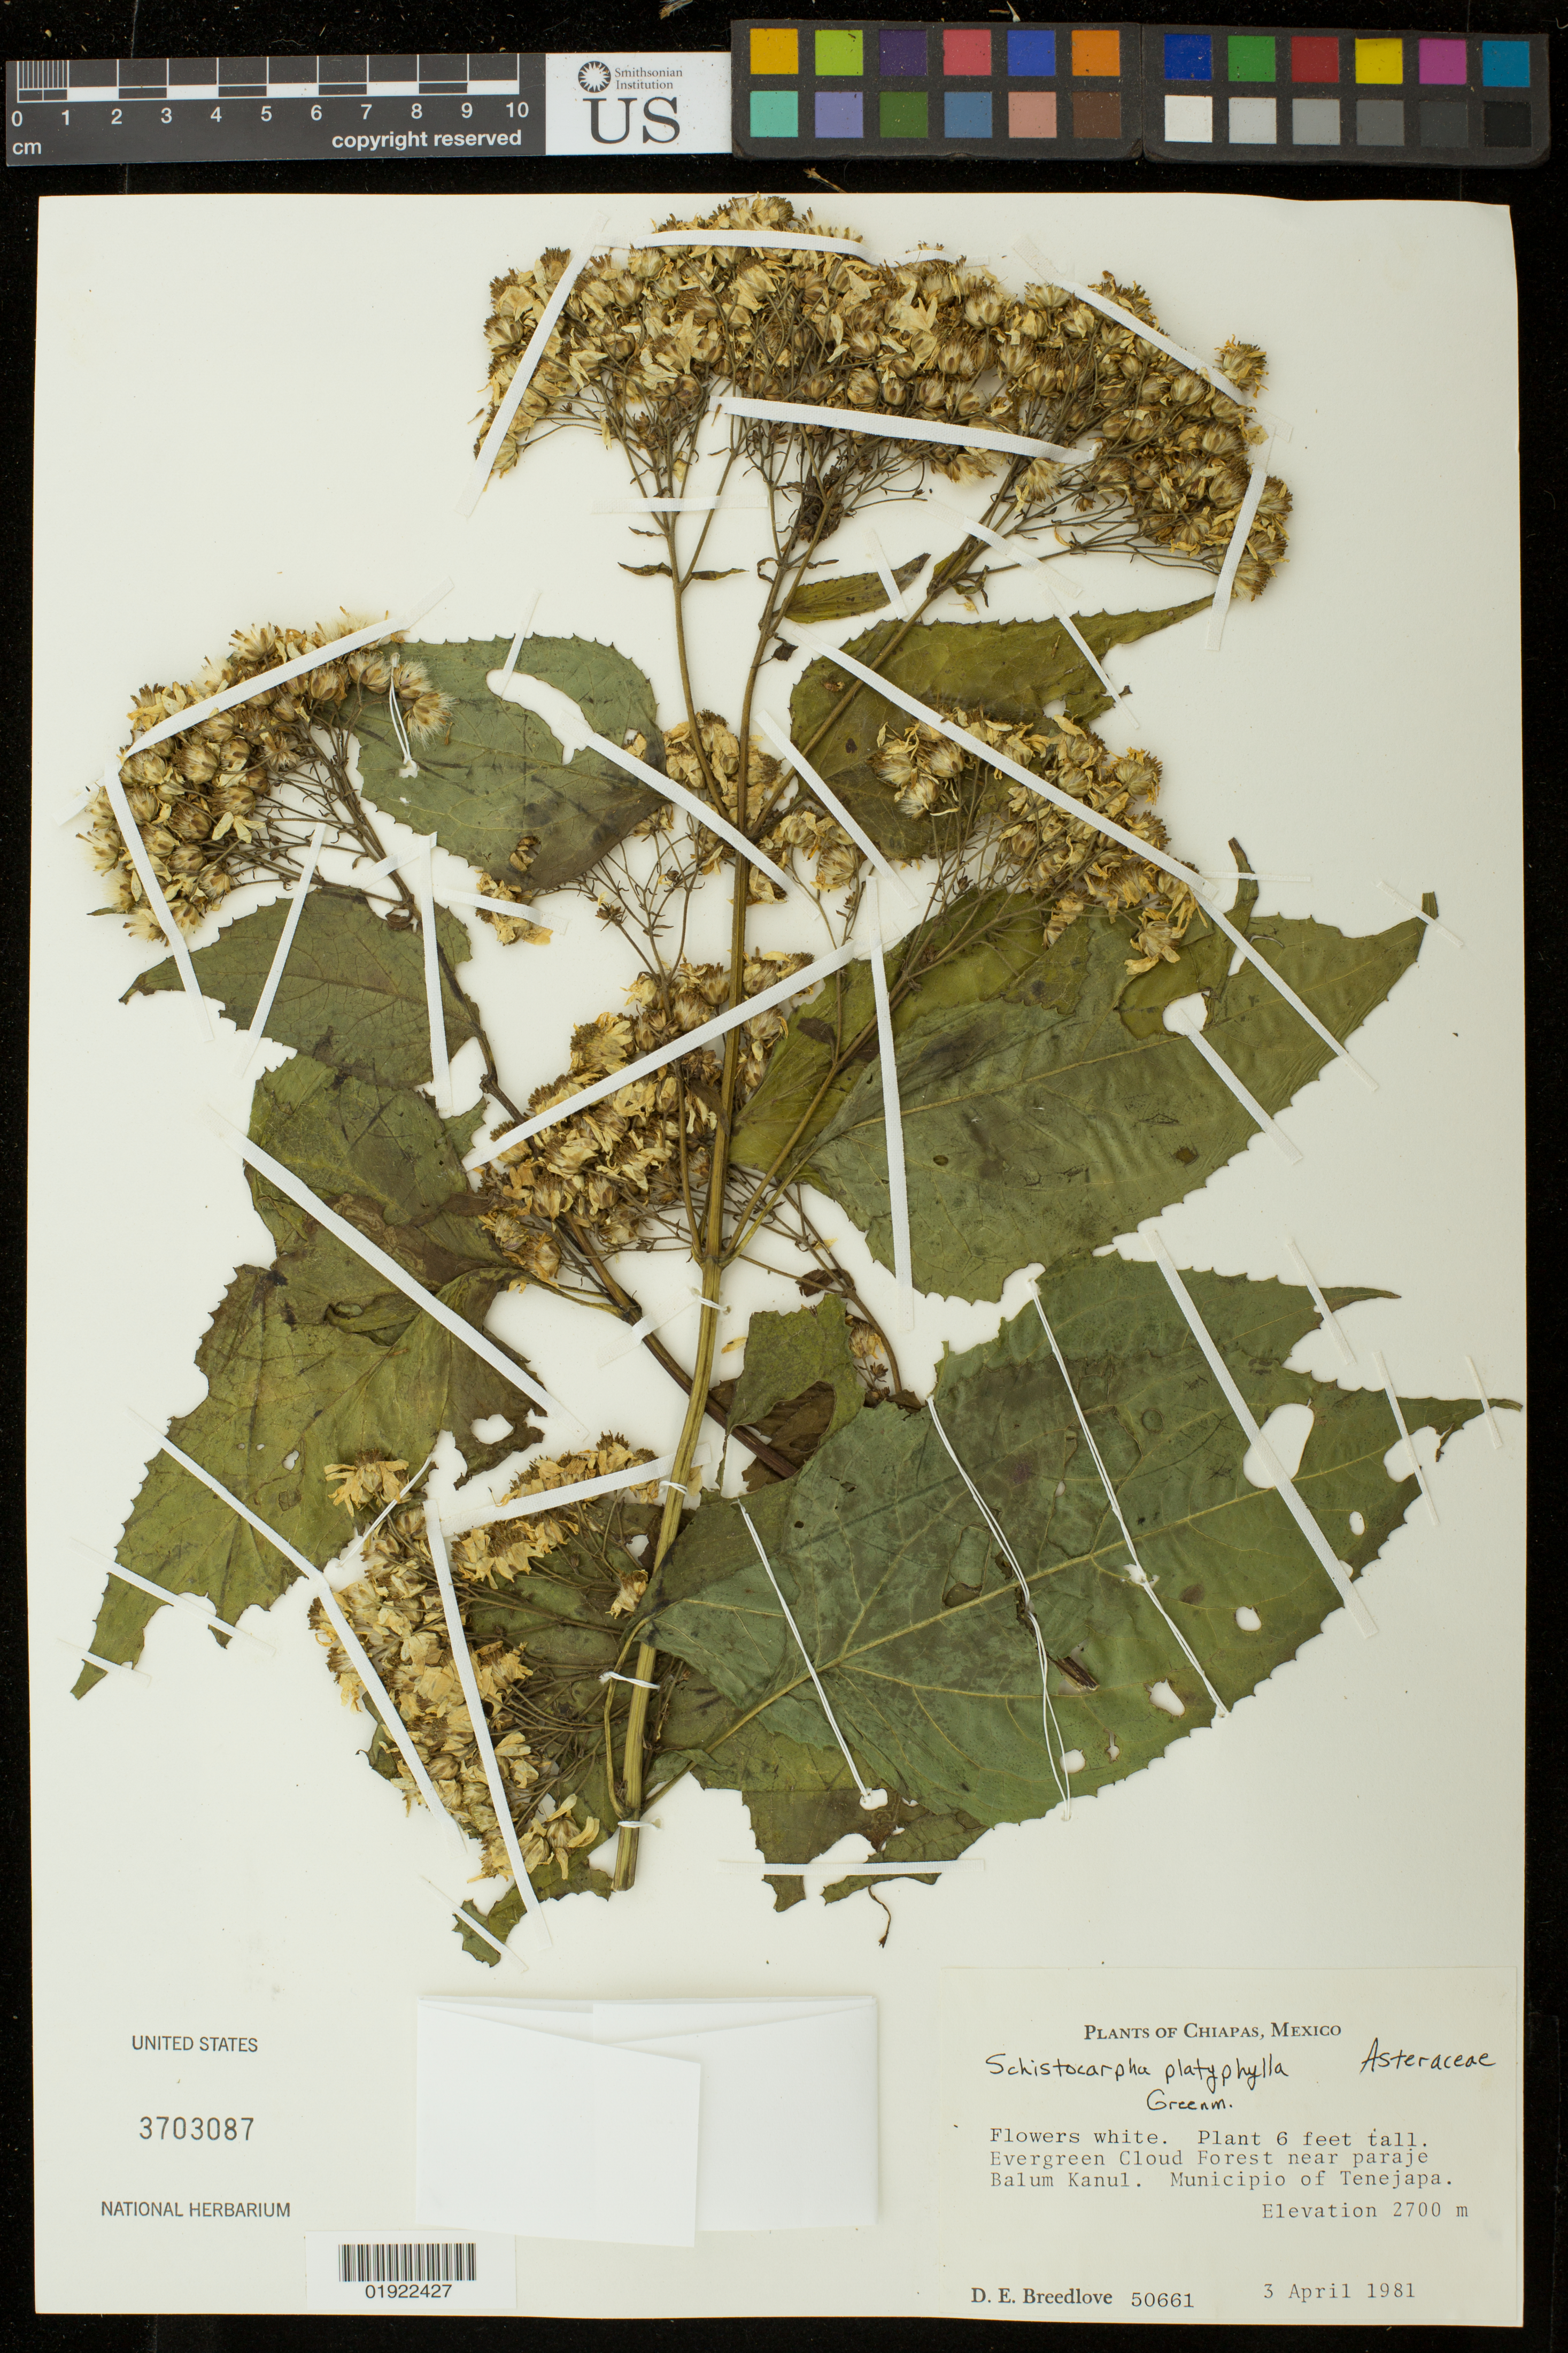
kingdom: Plantae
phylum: Tracheophyta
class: Magnoliopsida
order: Asterales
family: Asteraceae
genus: Schistocarpha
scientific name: Schistocarpha platyphylla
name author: Greenm.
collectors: D. E. Breedlove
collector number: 50661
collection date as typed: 3 April 1981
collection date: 1981-04-03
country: Mexico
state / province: Chiapas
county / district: Tenejapa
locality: near paraje Balum Kanul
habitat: evergreen cloud forest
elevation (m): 2700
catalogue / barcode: US 3703087